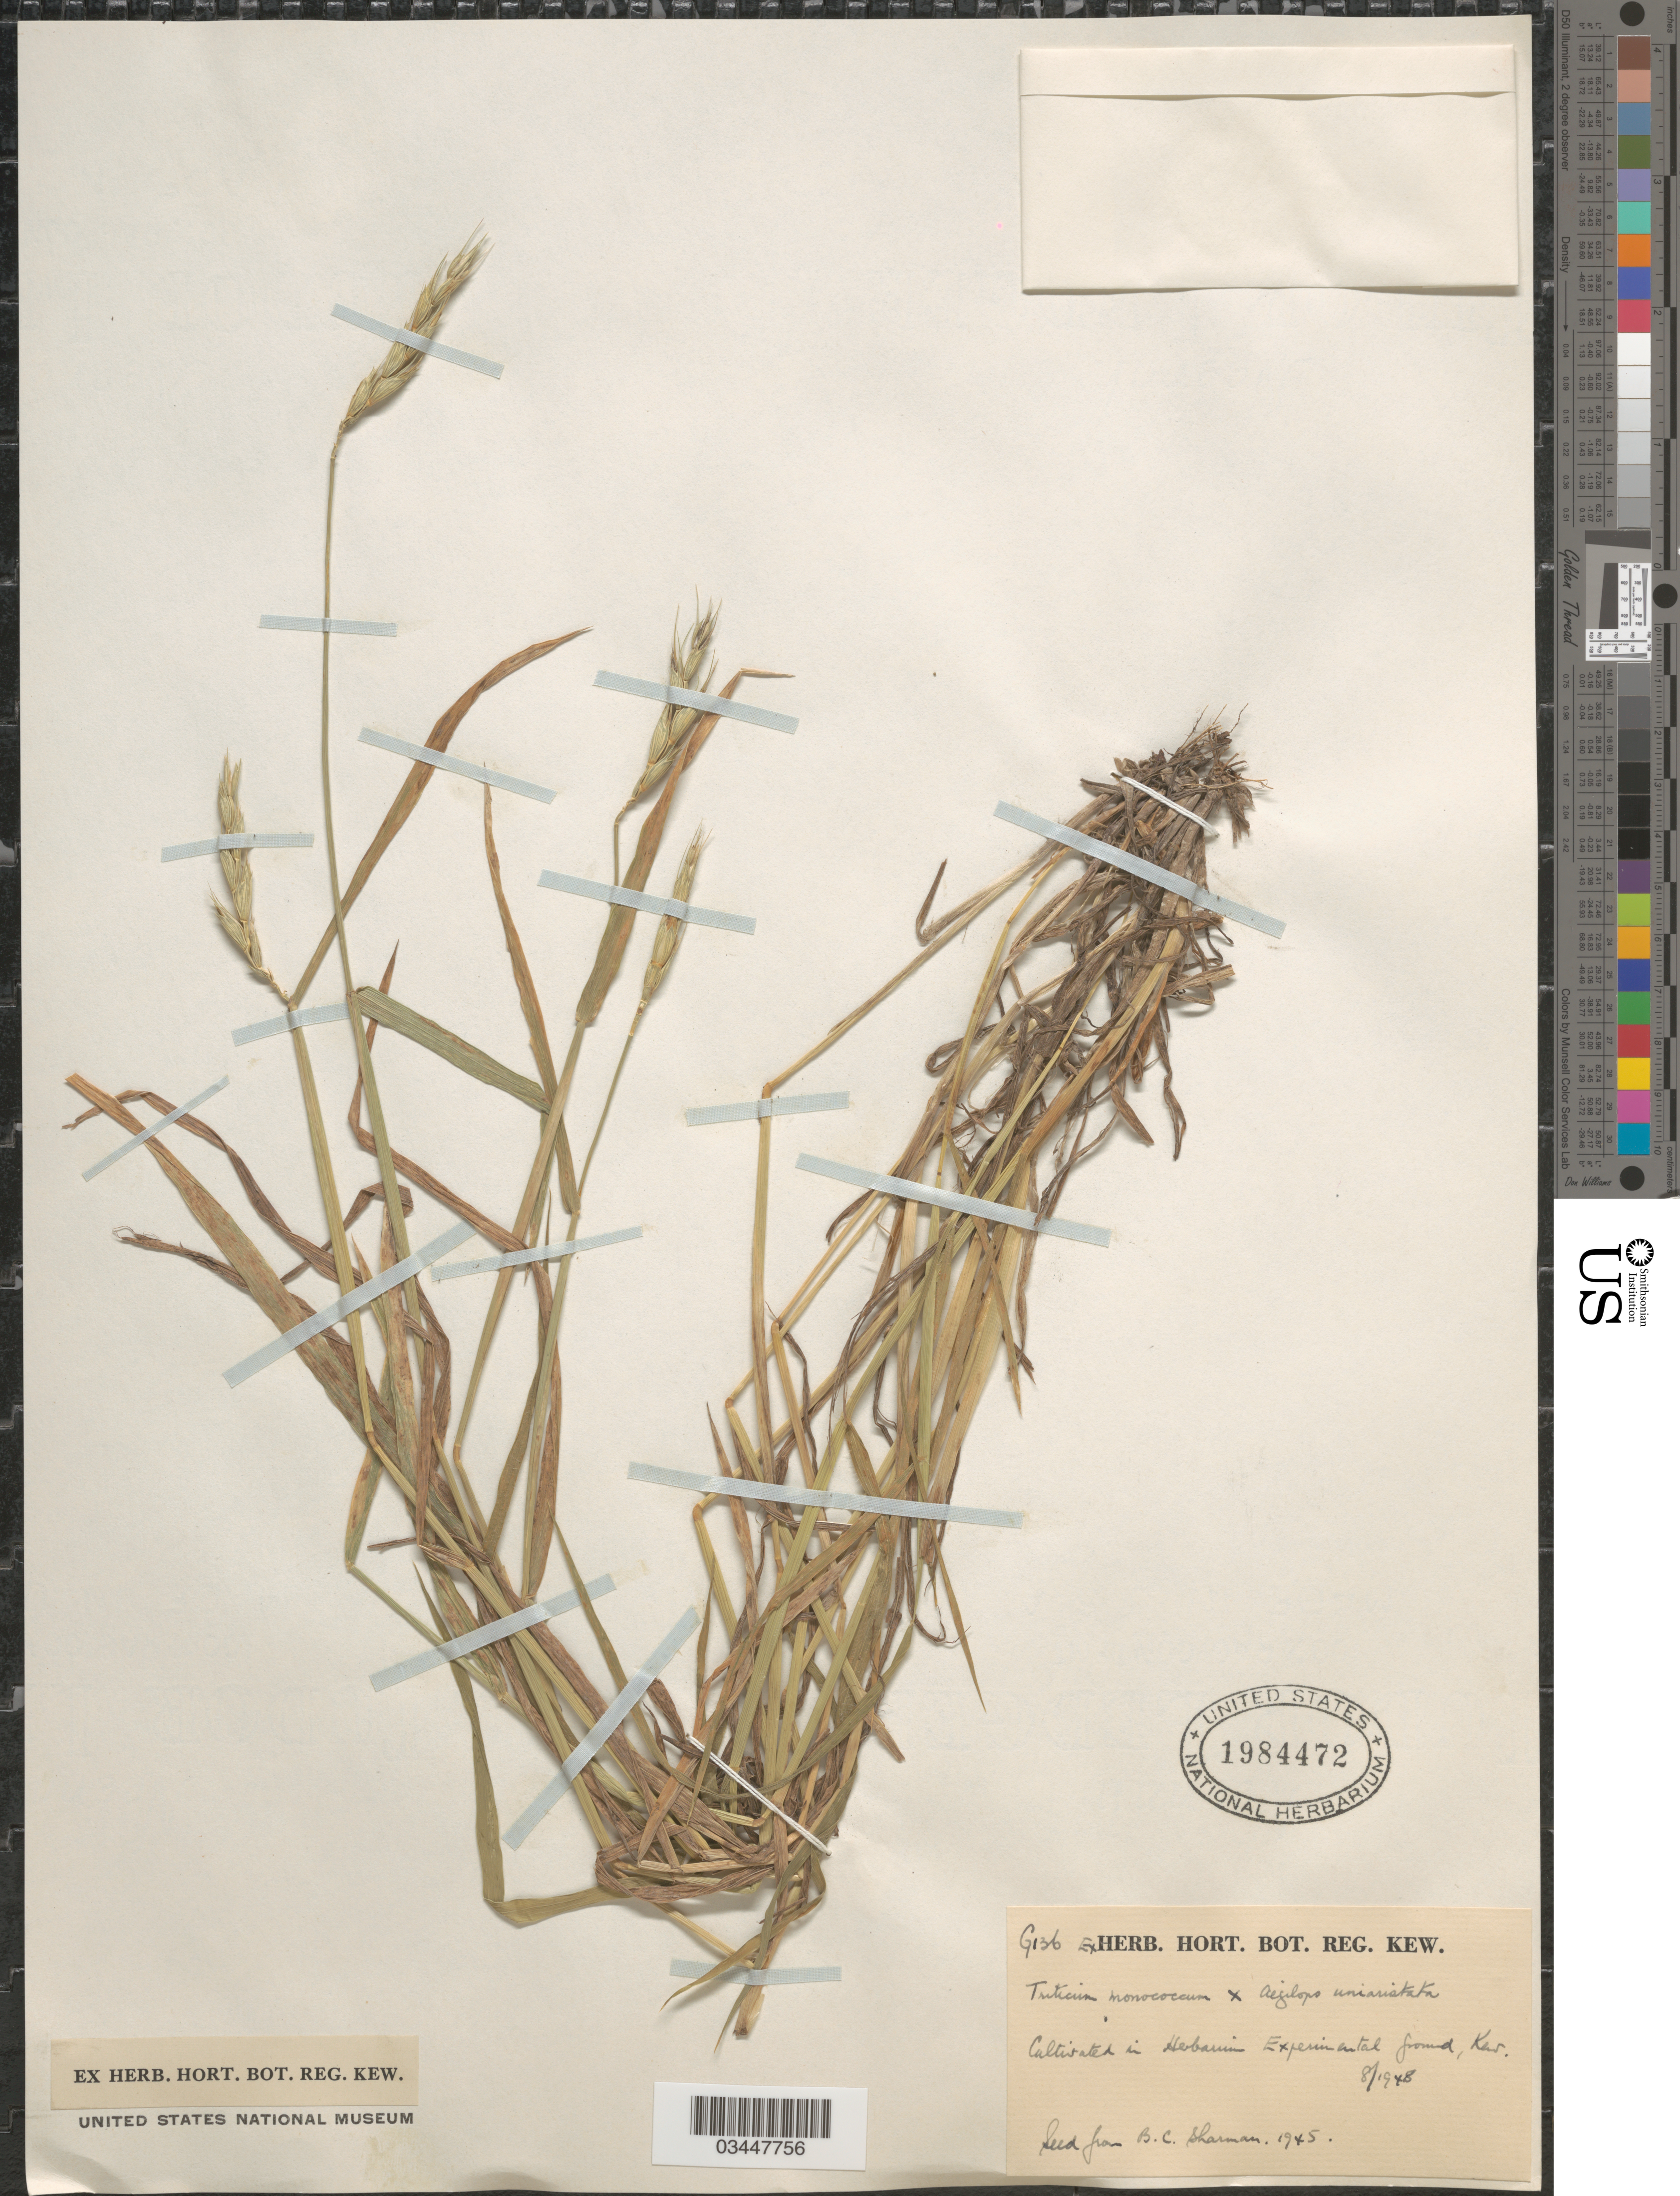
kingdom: Plantae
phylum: Tracheophyta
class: Liliopsida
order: Poales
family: Poaceae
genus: Triticum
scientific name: Triticum monococcum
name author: L.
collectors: ex herb. Hort. Reg. Kew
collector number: G136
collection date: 1948-08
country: United Kingdom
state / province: England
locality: Cultivated in Herbarium Experimental Ground, Kew.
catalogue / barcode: US 1984472